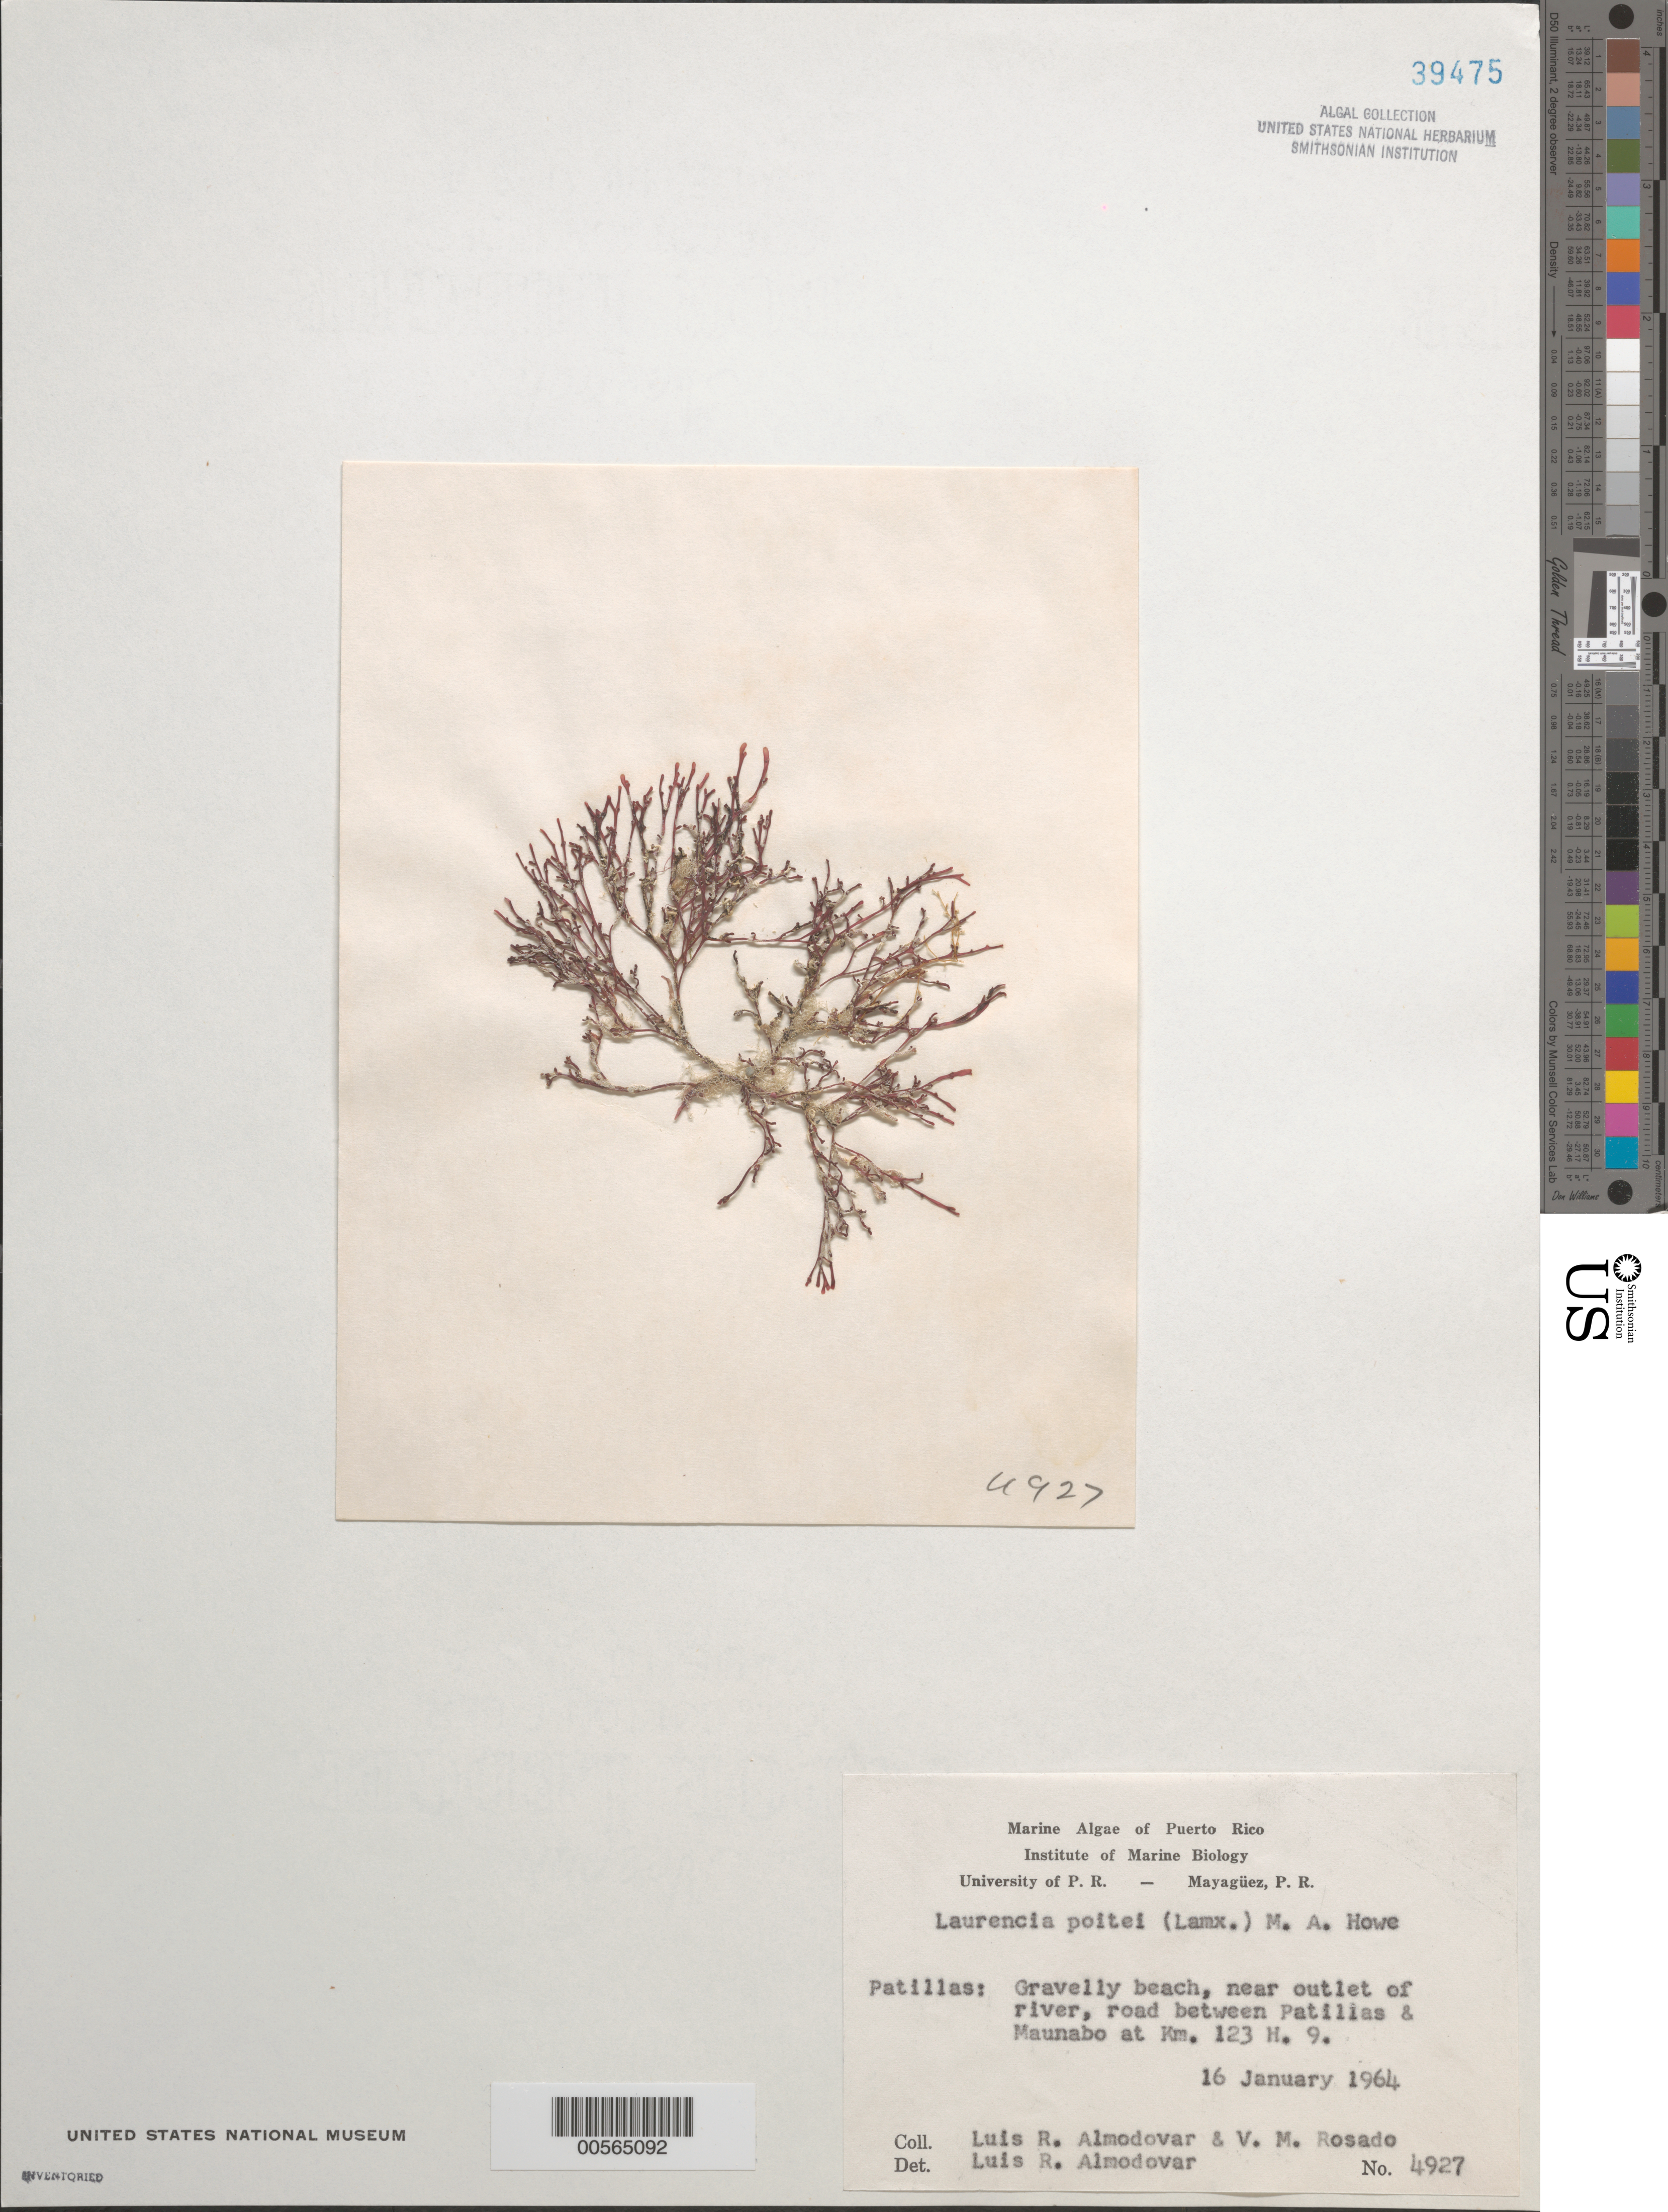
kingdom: Plantae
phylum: Rhodophyta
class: Florideophyceae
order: Ceramiales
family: Rhodomelaceae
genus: Yuzurua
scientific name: Yuzurua poiteaui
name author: (J.V.Lamouroux) Martin-Lescanne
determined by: Brooks, B. L., (BOT), Smithsonian Institution - National Museum of Natural History (UNITED STATES)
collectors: L. Almodovar & V. Rosado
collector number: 4927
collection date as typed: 16 Jan 1964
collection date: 1964-01-16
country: Puerto Rico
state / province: Patillas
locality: Between Patillas and Maunabo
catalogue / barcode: US 39475